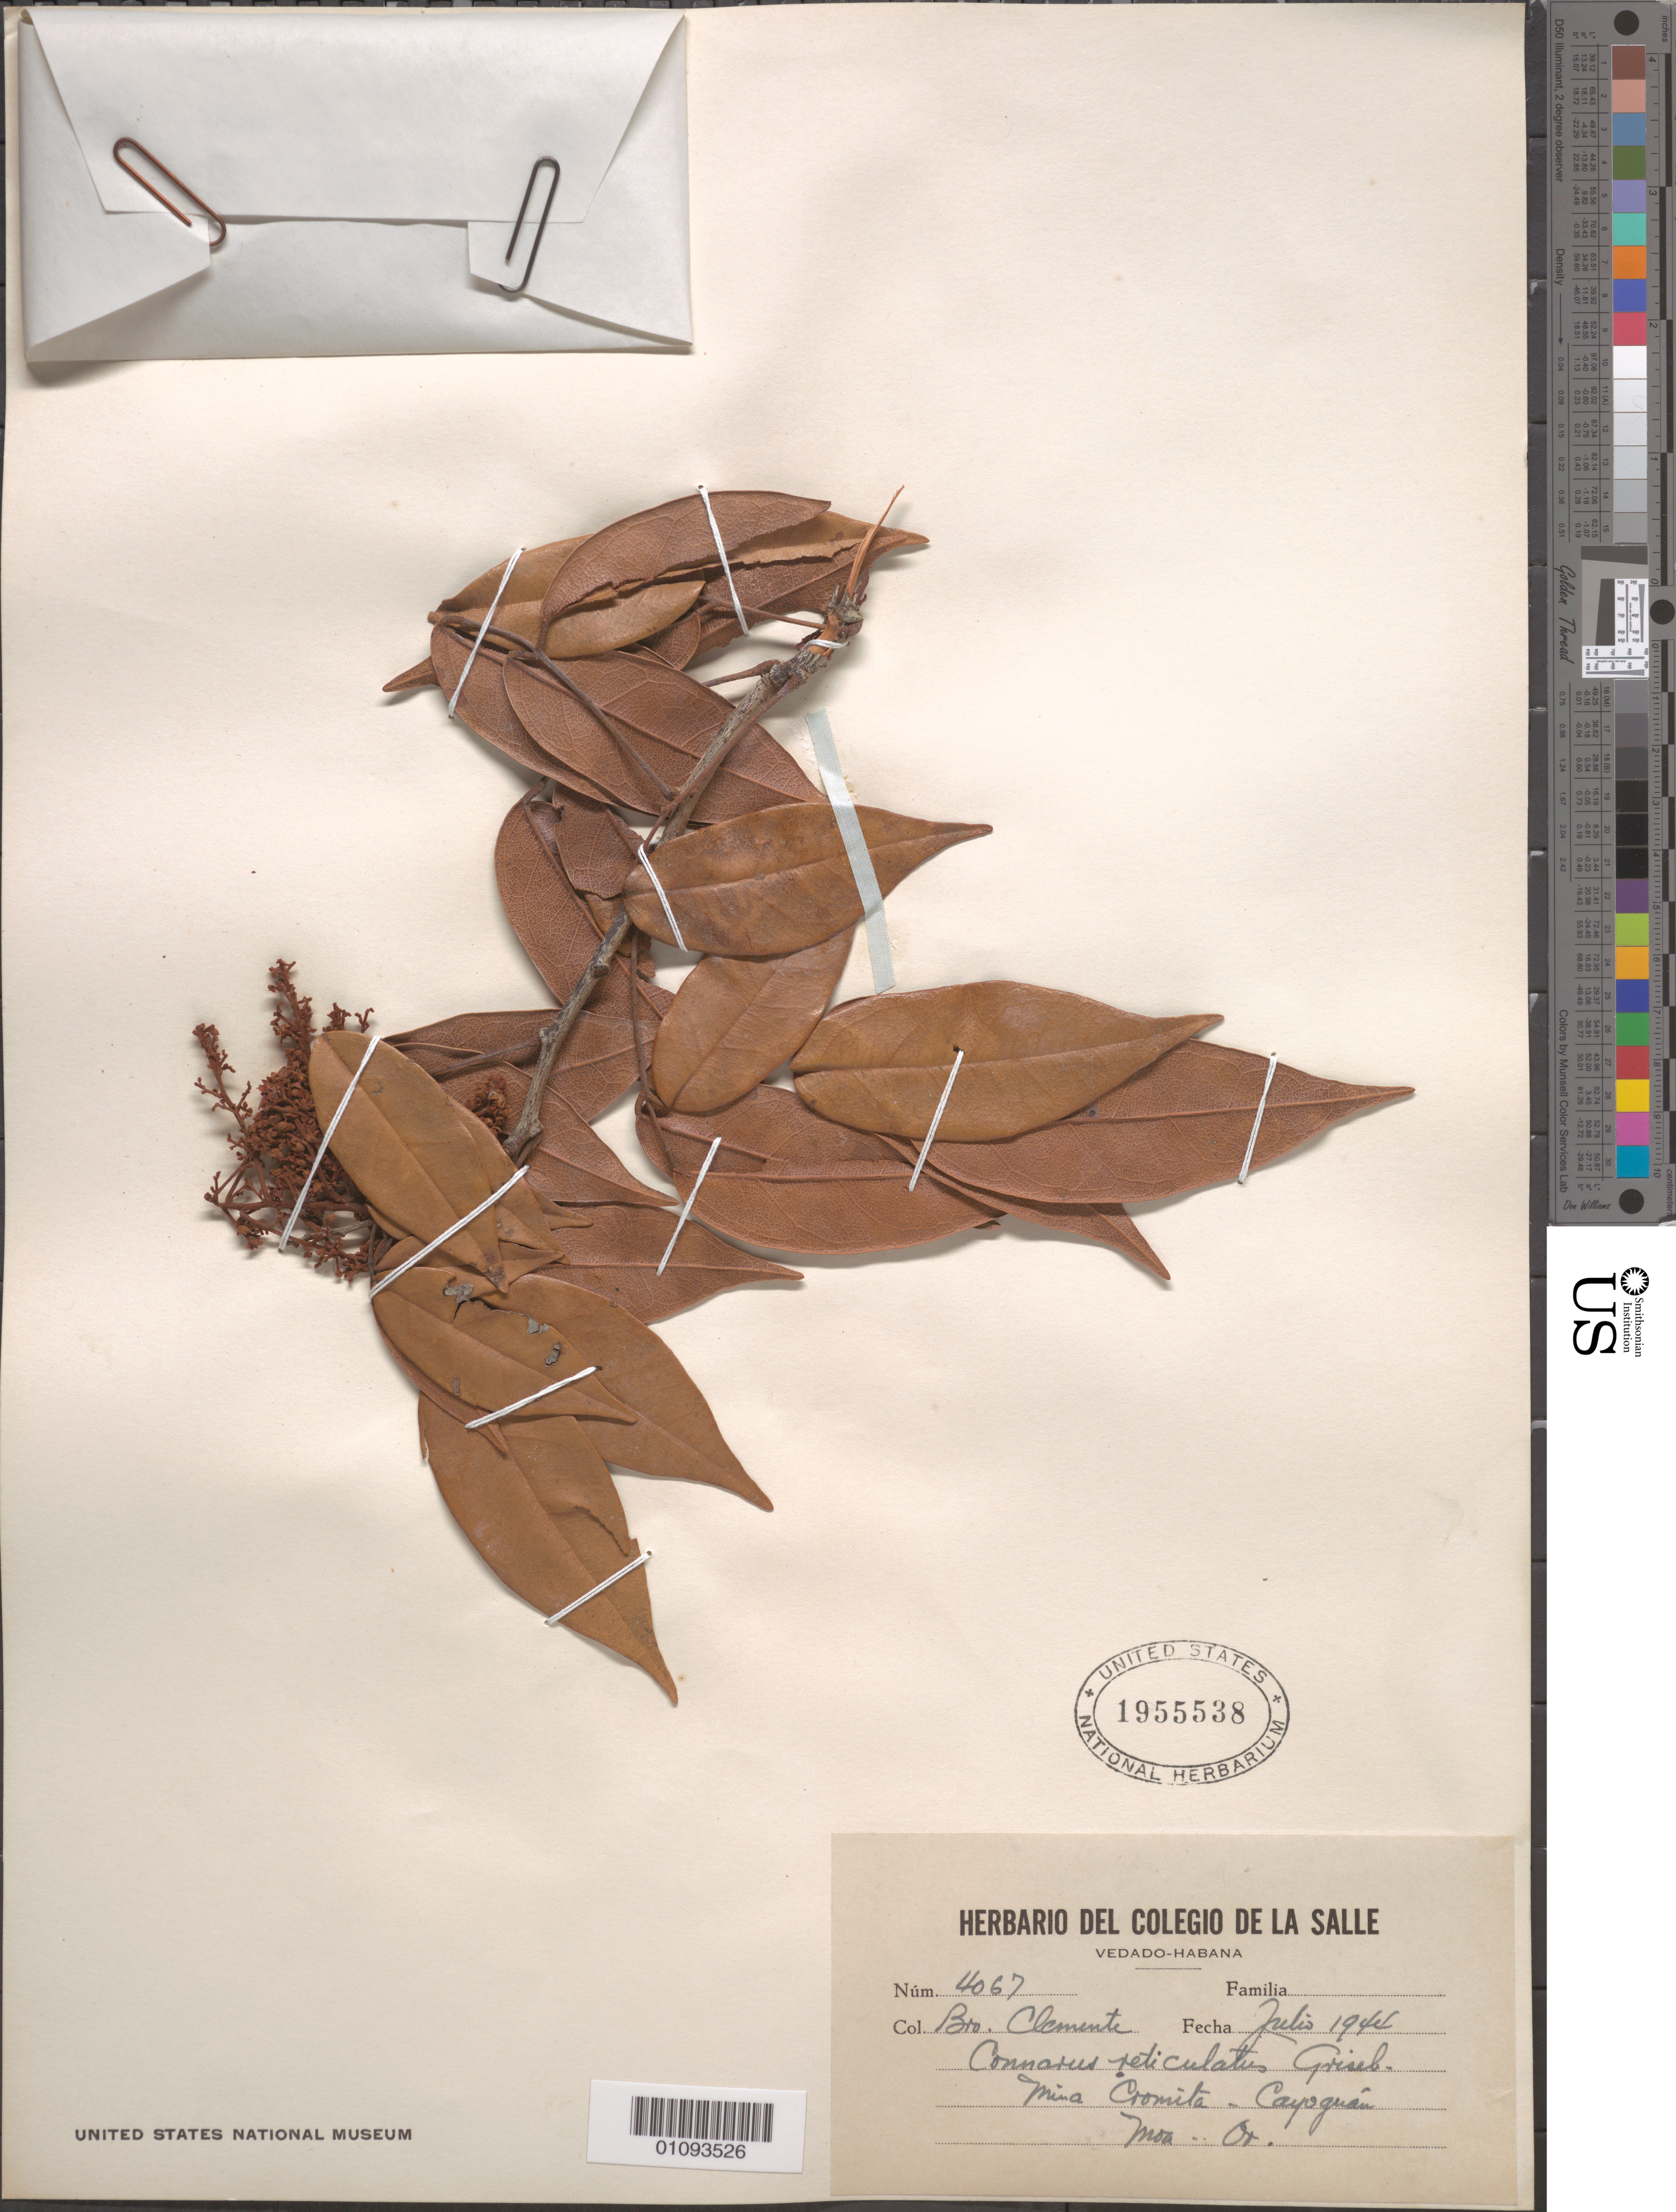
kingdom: Plantae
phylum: Tracheophyta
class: Magnoliopsida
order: Oxalidales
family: Connaraceae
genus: Connarus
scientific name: Connarus reticulatus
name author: Griseb.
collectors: Bro. Clemente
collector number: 4067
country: Cuba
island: Cuba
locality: Mina cromita cayoguan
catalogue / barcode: US 1955538